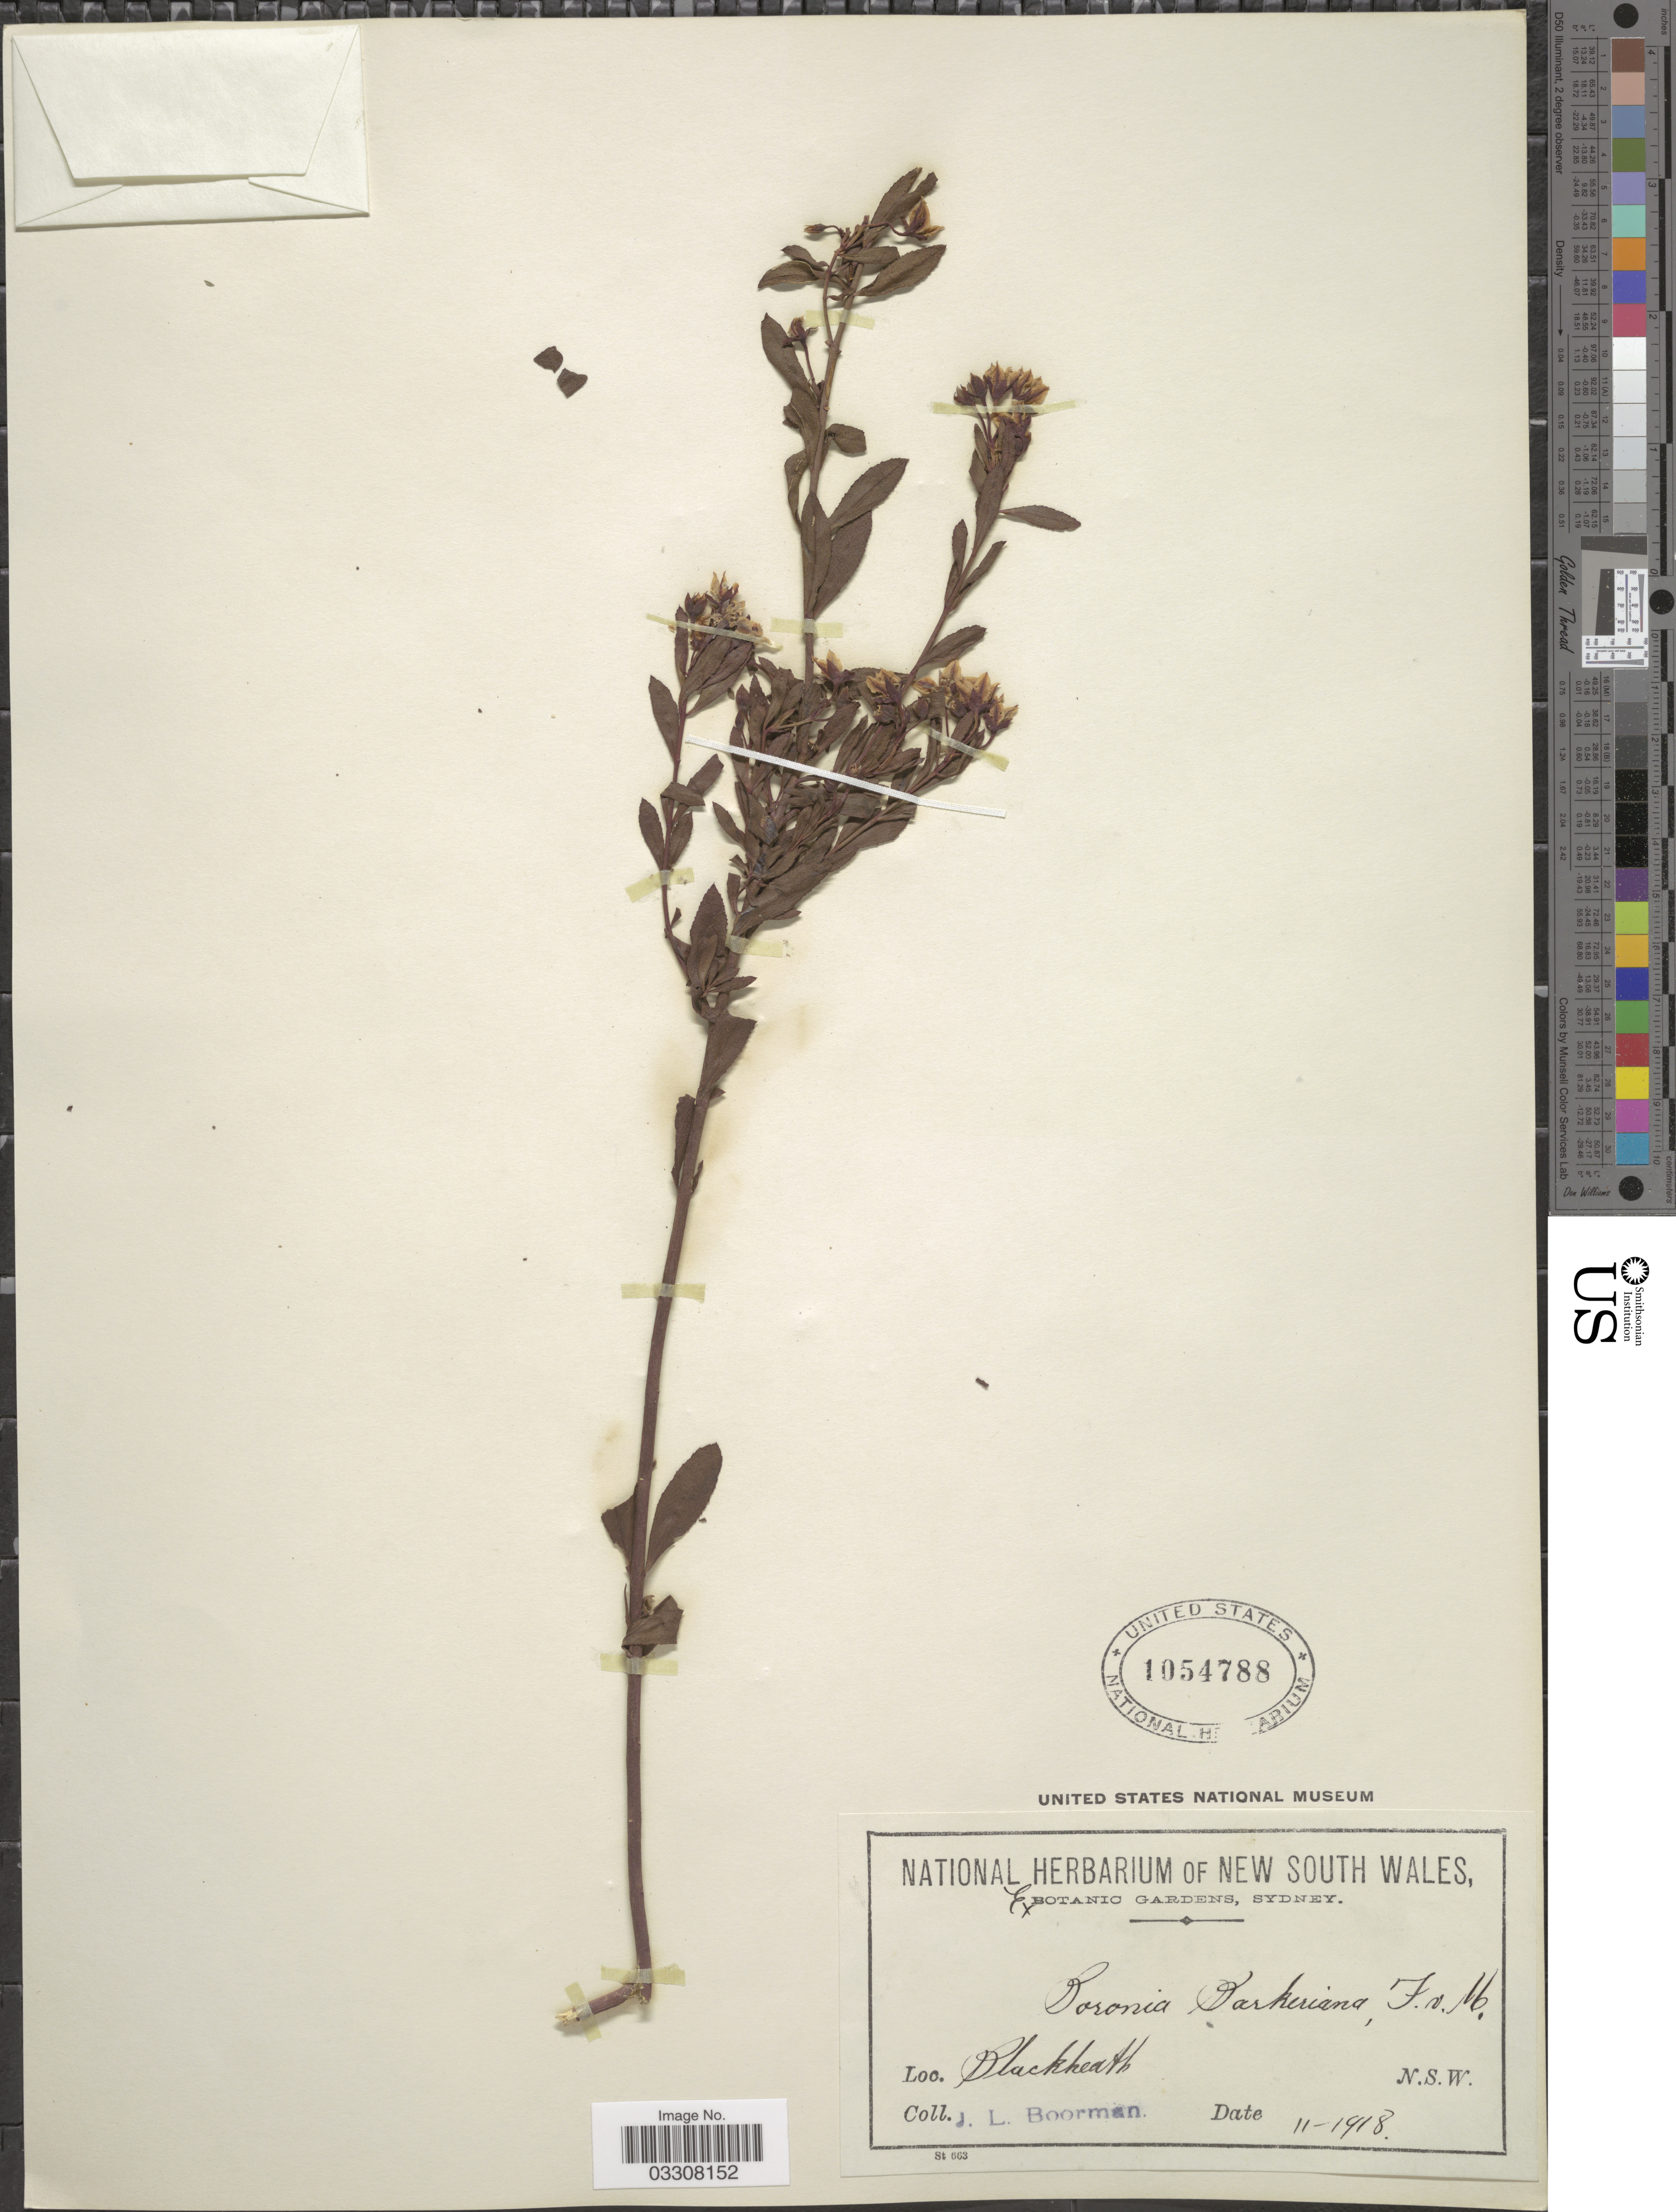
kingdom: Plantae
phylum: Tracheophyta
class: Magnoliopsida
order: Sapindales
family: Rutaceae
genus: Boronia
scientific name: Boronia barkeriana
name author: F. Muell.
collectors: J. Boorman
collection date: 1918-11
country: Australia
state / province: New South Wales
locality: Blackheath. N.S.W.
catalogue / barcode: US 1054788